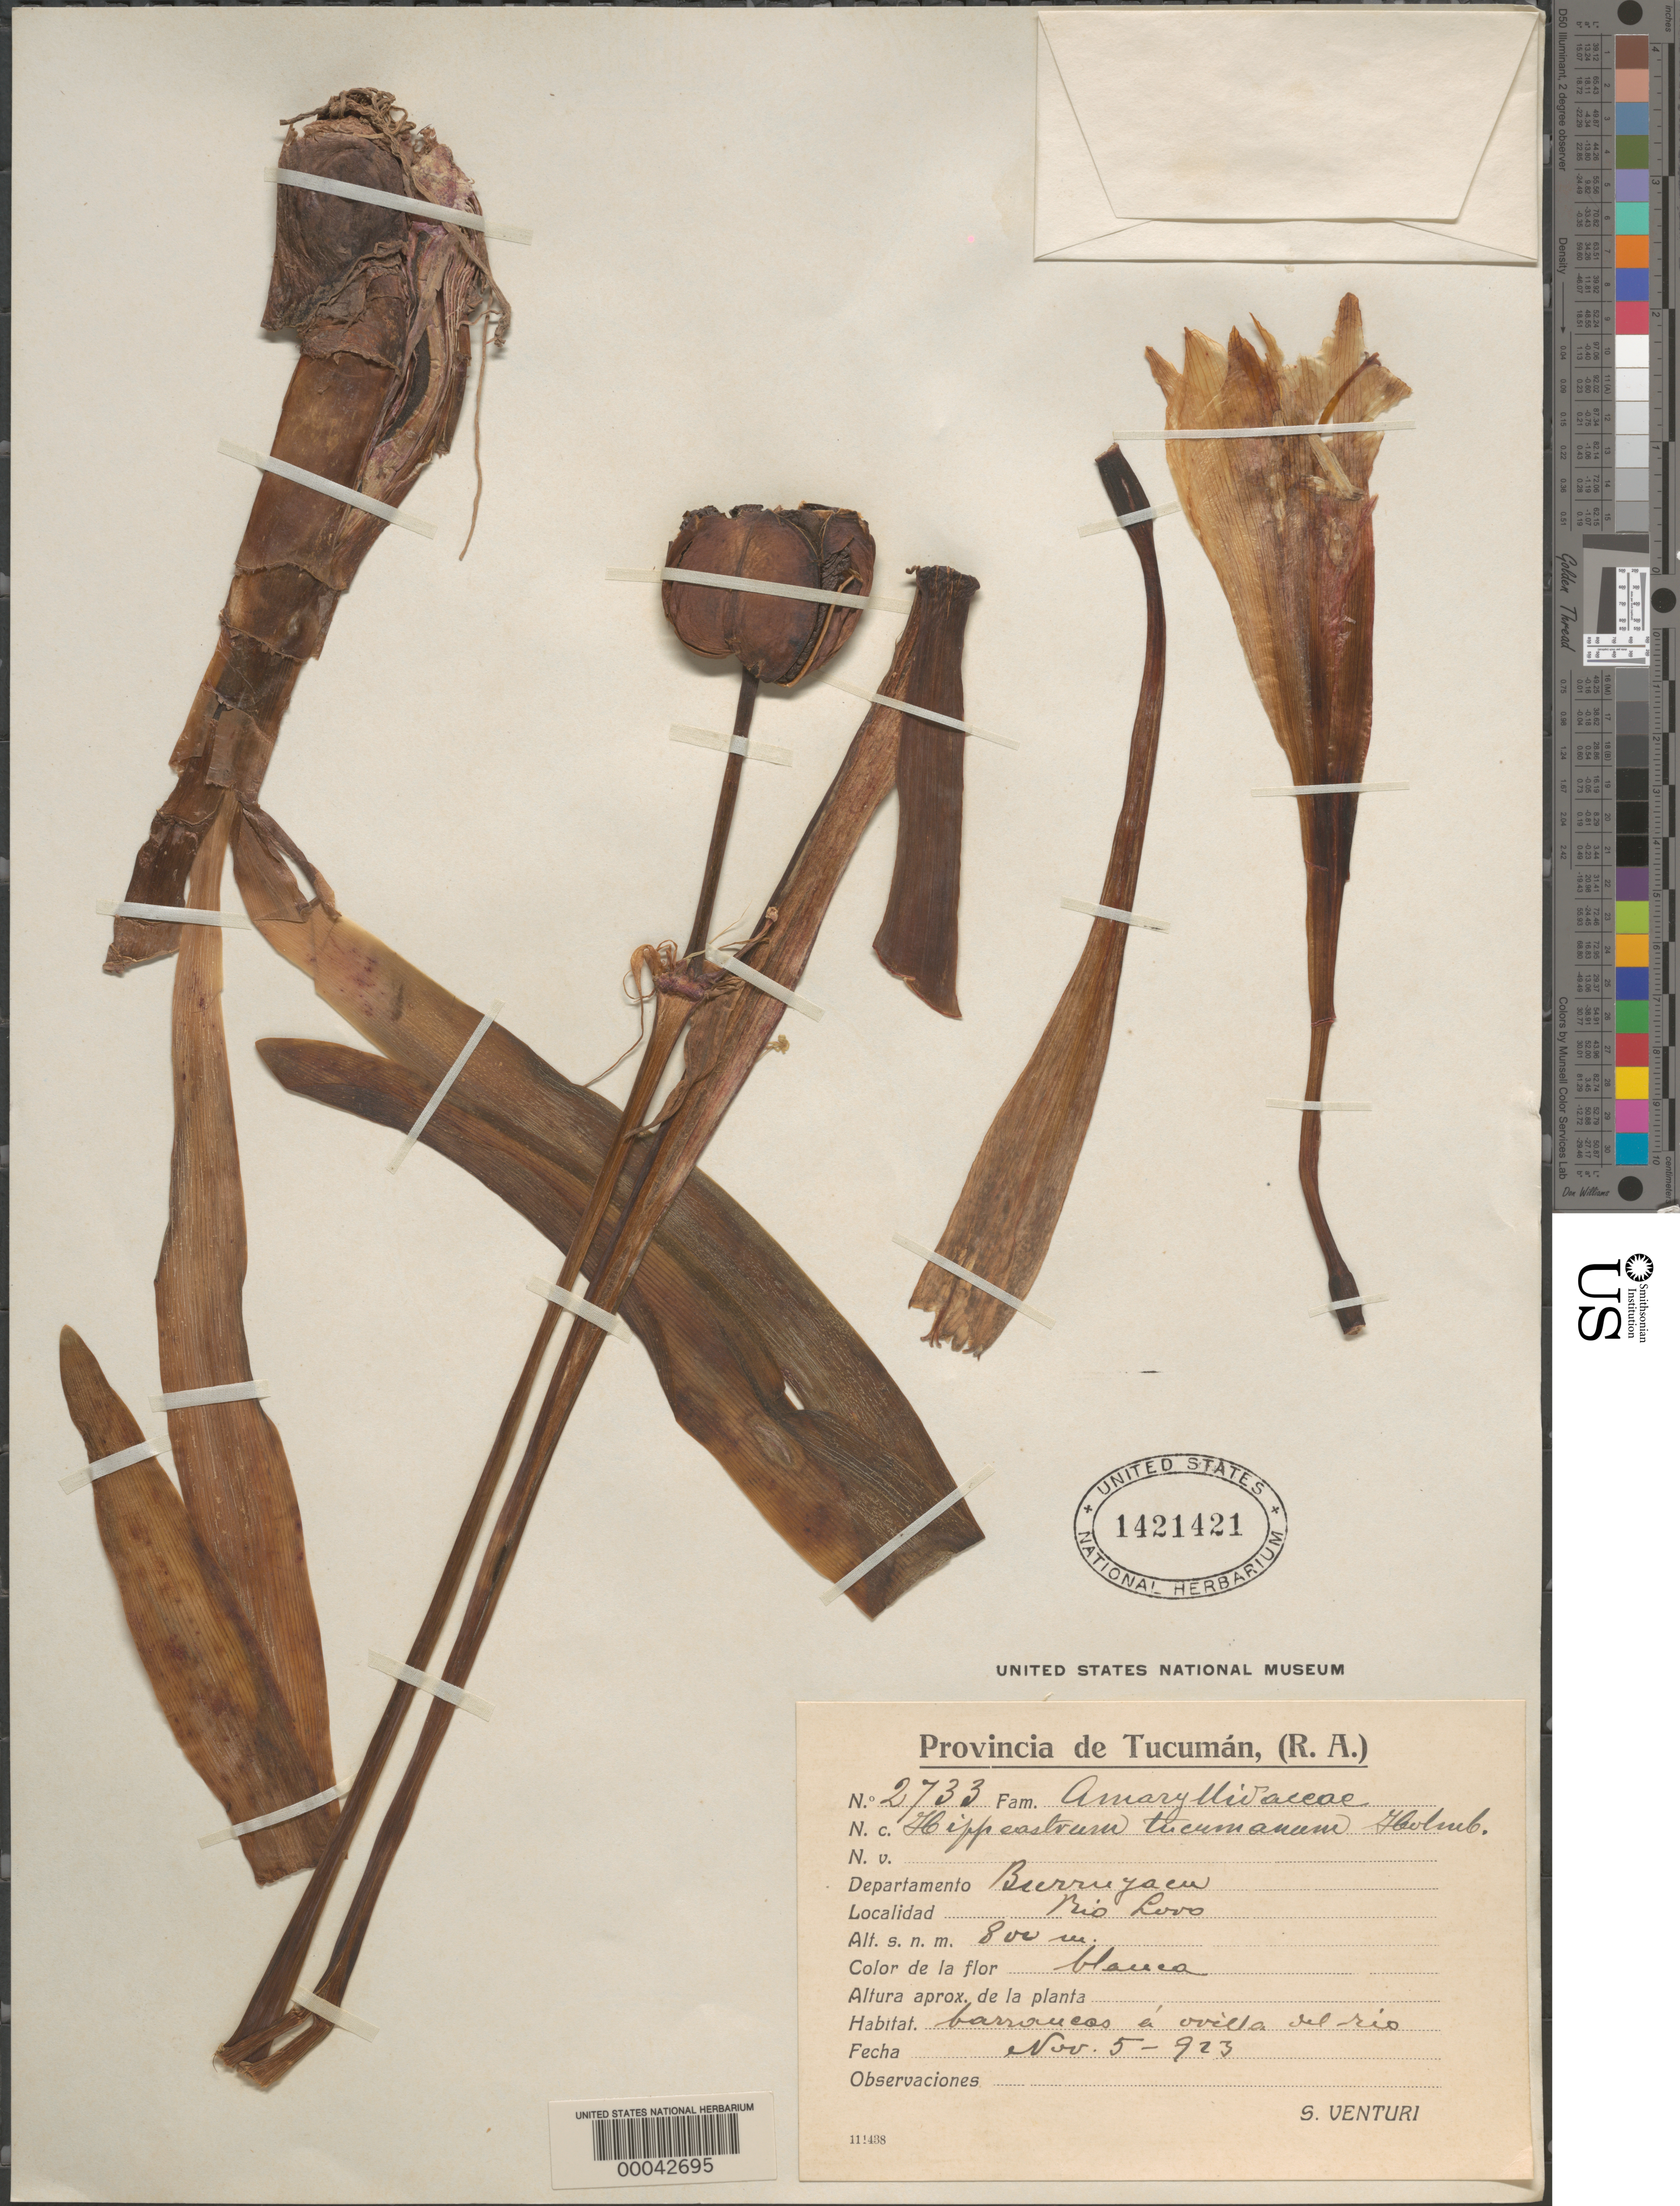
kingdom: Plantae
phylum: Tracheophyta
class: Liliopsida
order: Asparagales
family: Amaryllidaceae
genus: Hippeastrum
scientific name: Hippeastrum tucumanum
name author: E. Holmb.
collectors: S. Venturi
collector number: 2733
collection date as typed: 05 Nov 1923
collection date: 1923-11-05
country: Argentina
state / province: Tucumán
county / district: Burruyaco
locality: Rio Lovo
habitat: Between the rocks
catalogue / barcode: US 1421421